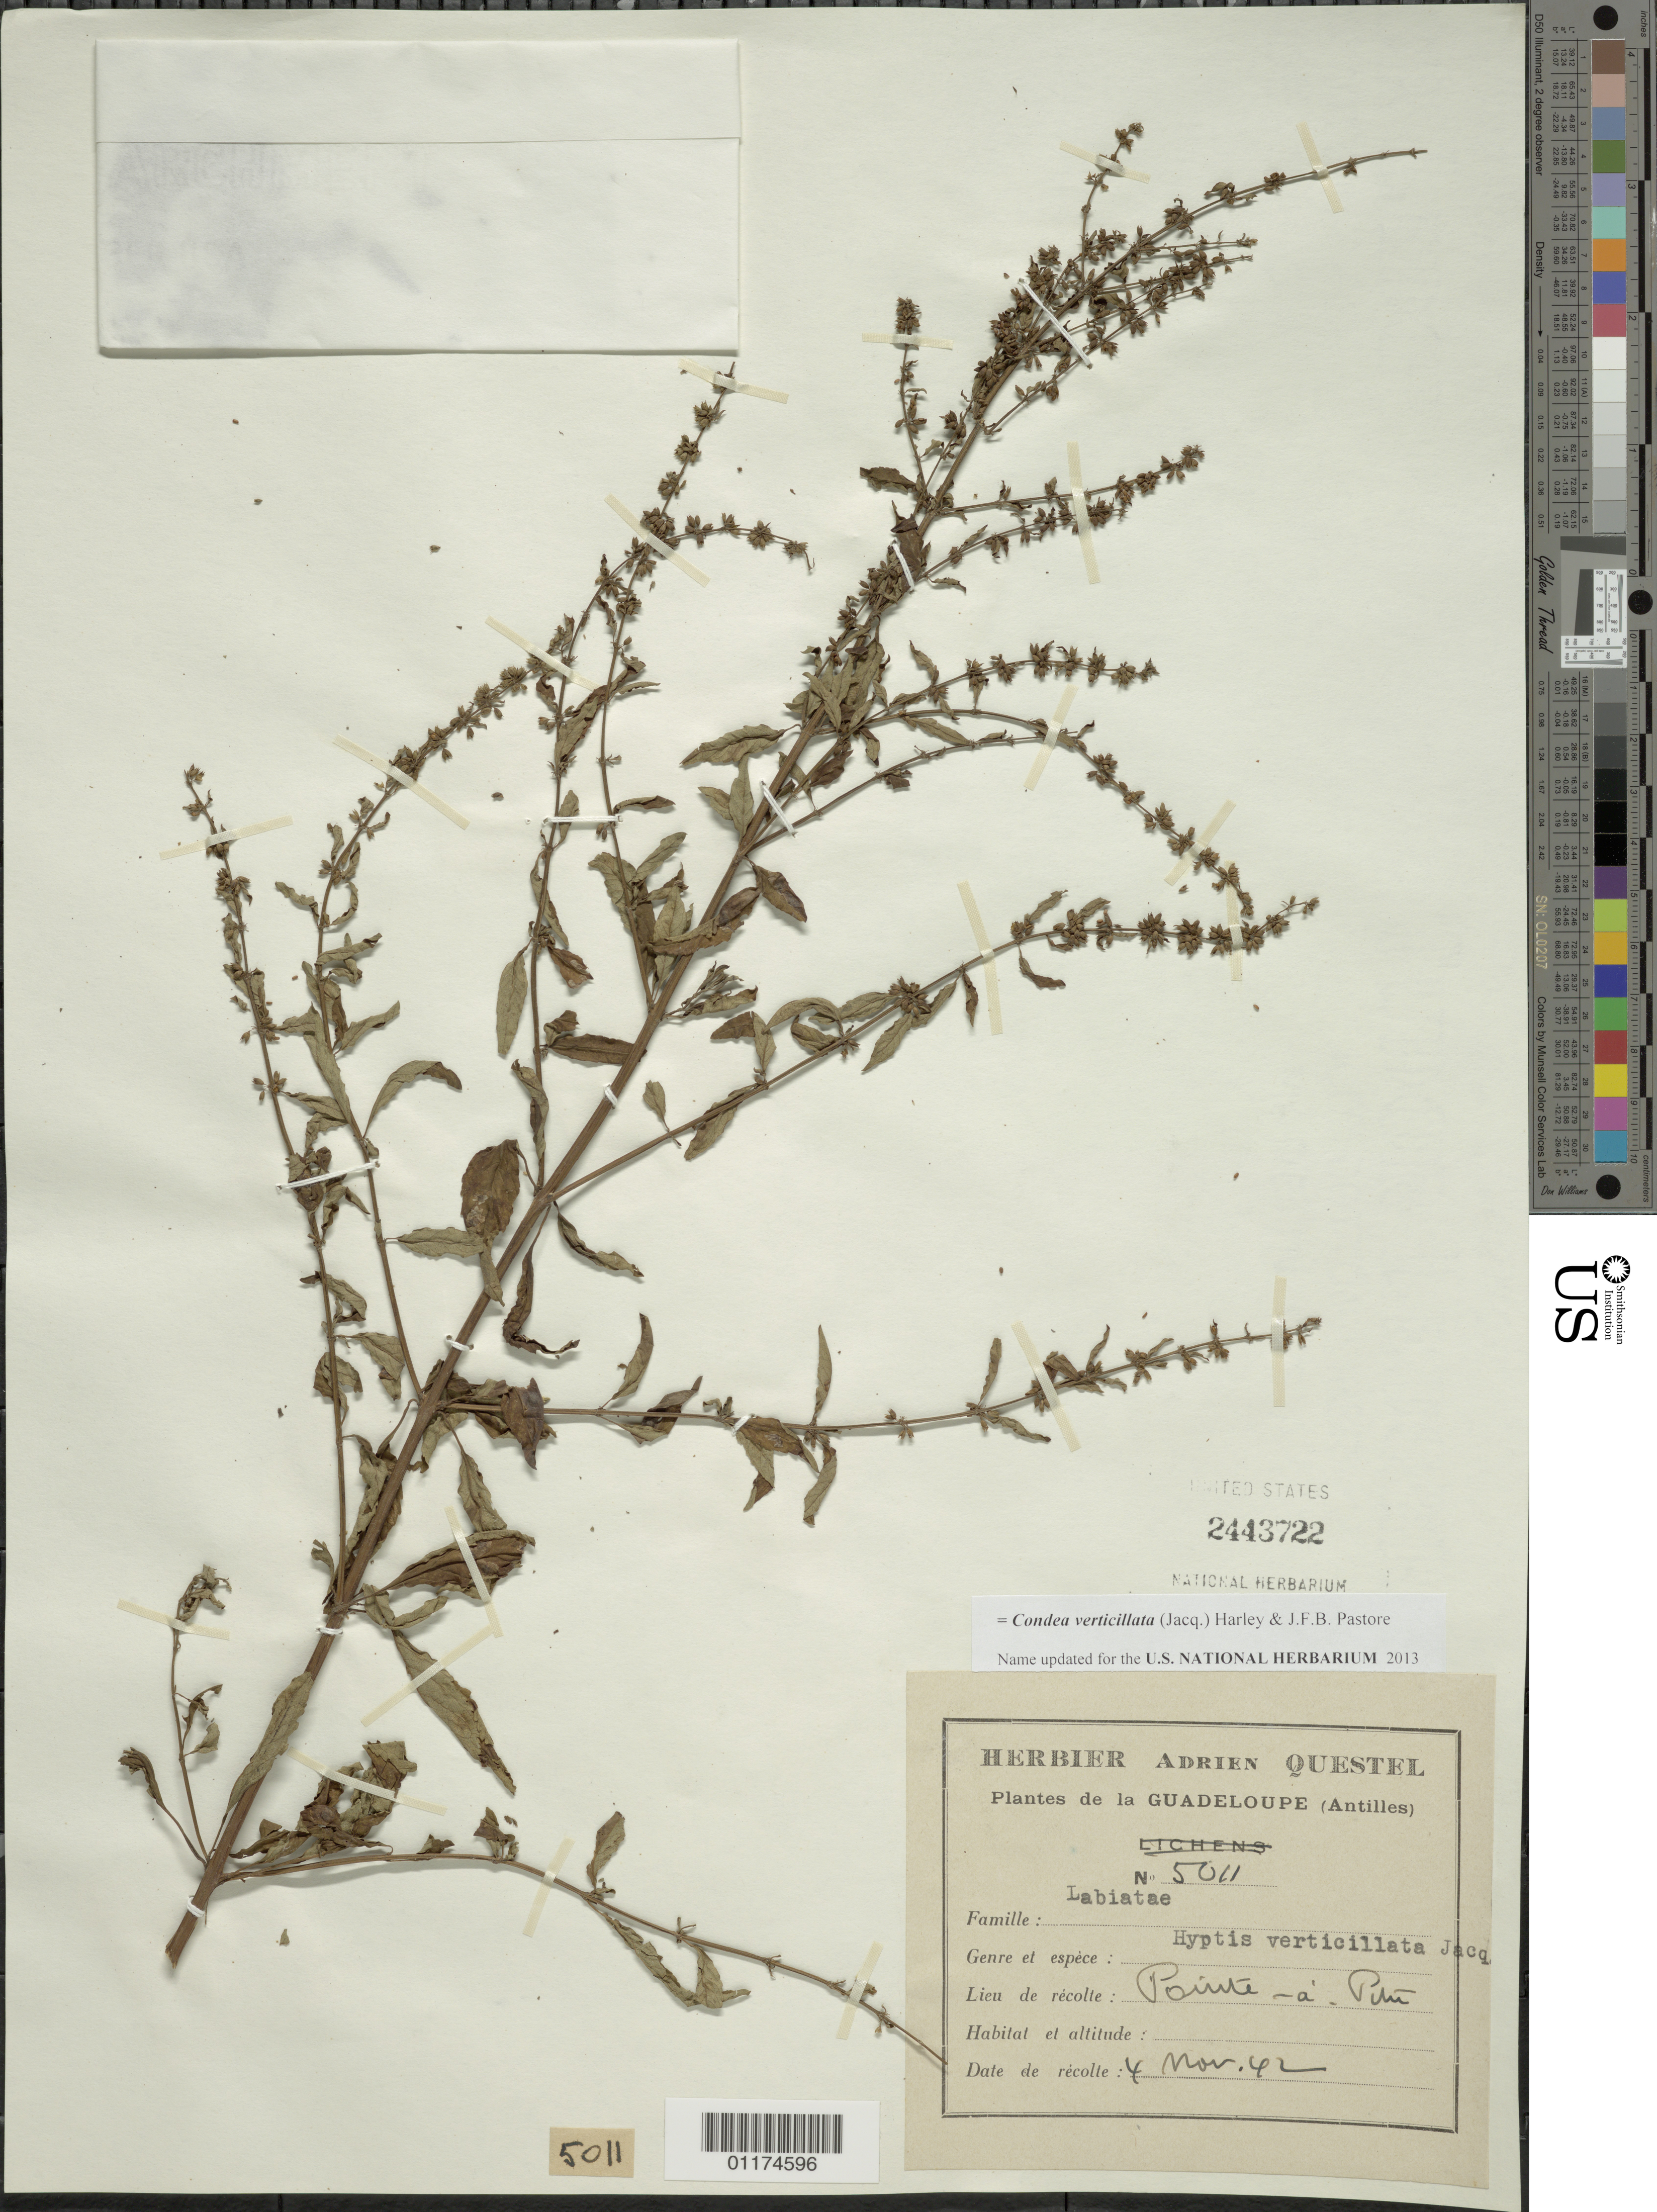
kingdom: Plantae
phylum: Tracheophyta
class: Magnoliopsida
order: Lamiales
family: Lamiaceae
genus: Condea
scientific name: Condea verticillata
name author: (Jacq.) Harley & J.F.B. Pastore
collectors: A. Questel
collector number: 5011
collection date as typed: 04 Nov 1962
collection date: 1962-11-04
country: Guadeloupe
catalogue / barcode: US 2443722